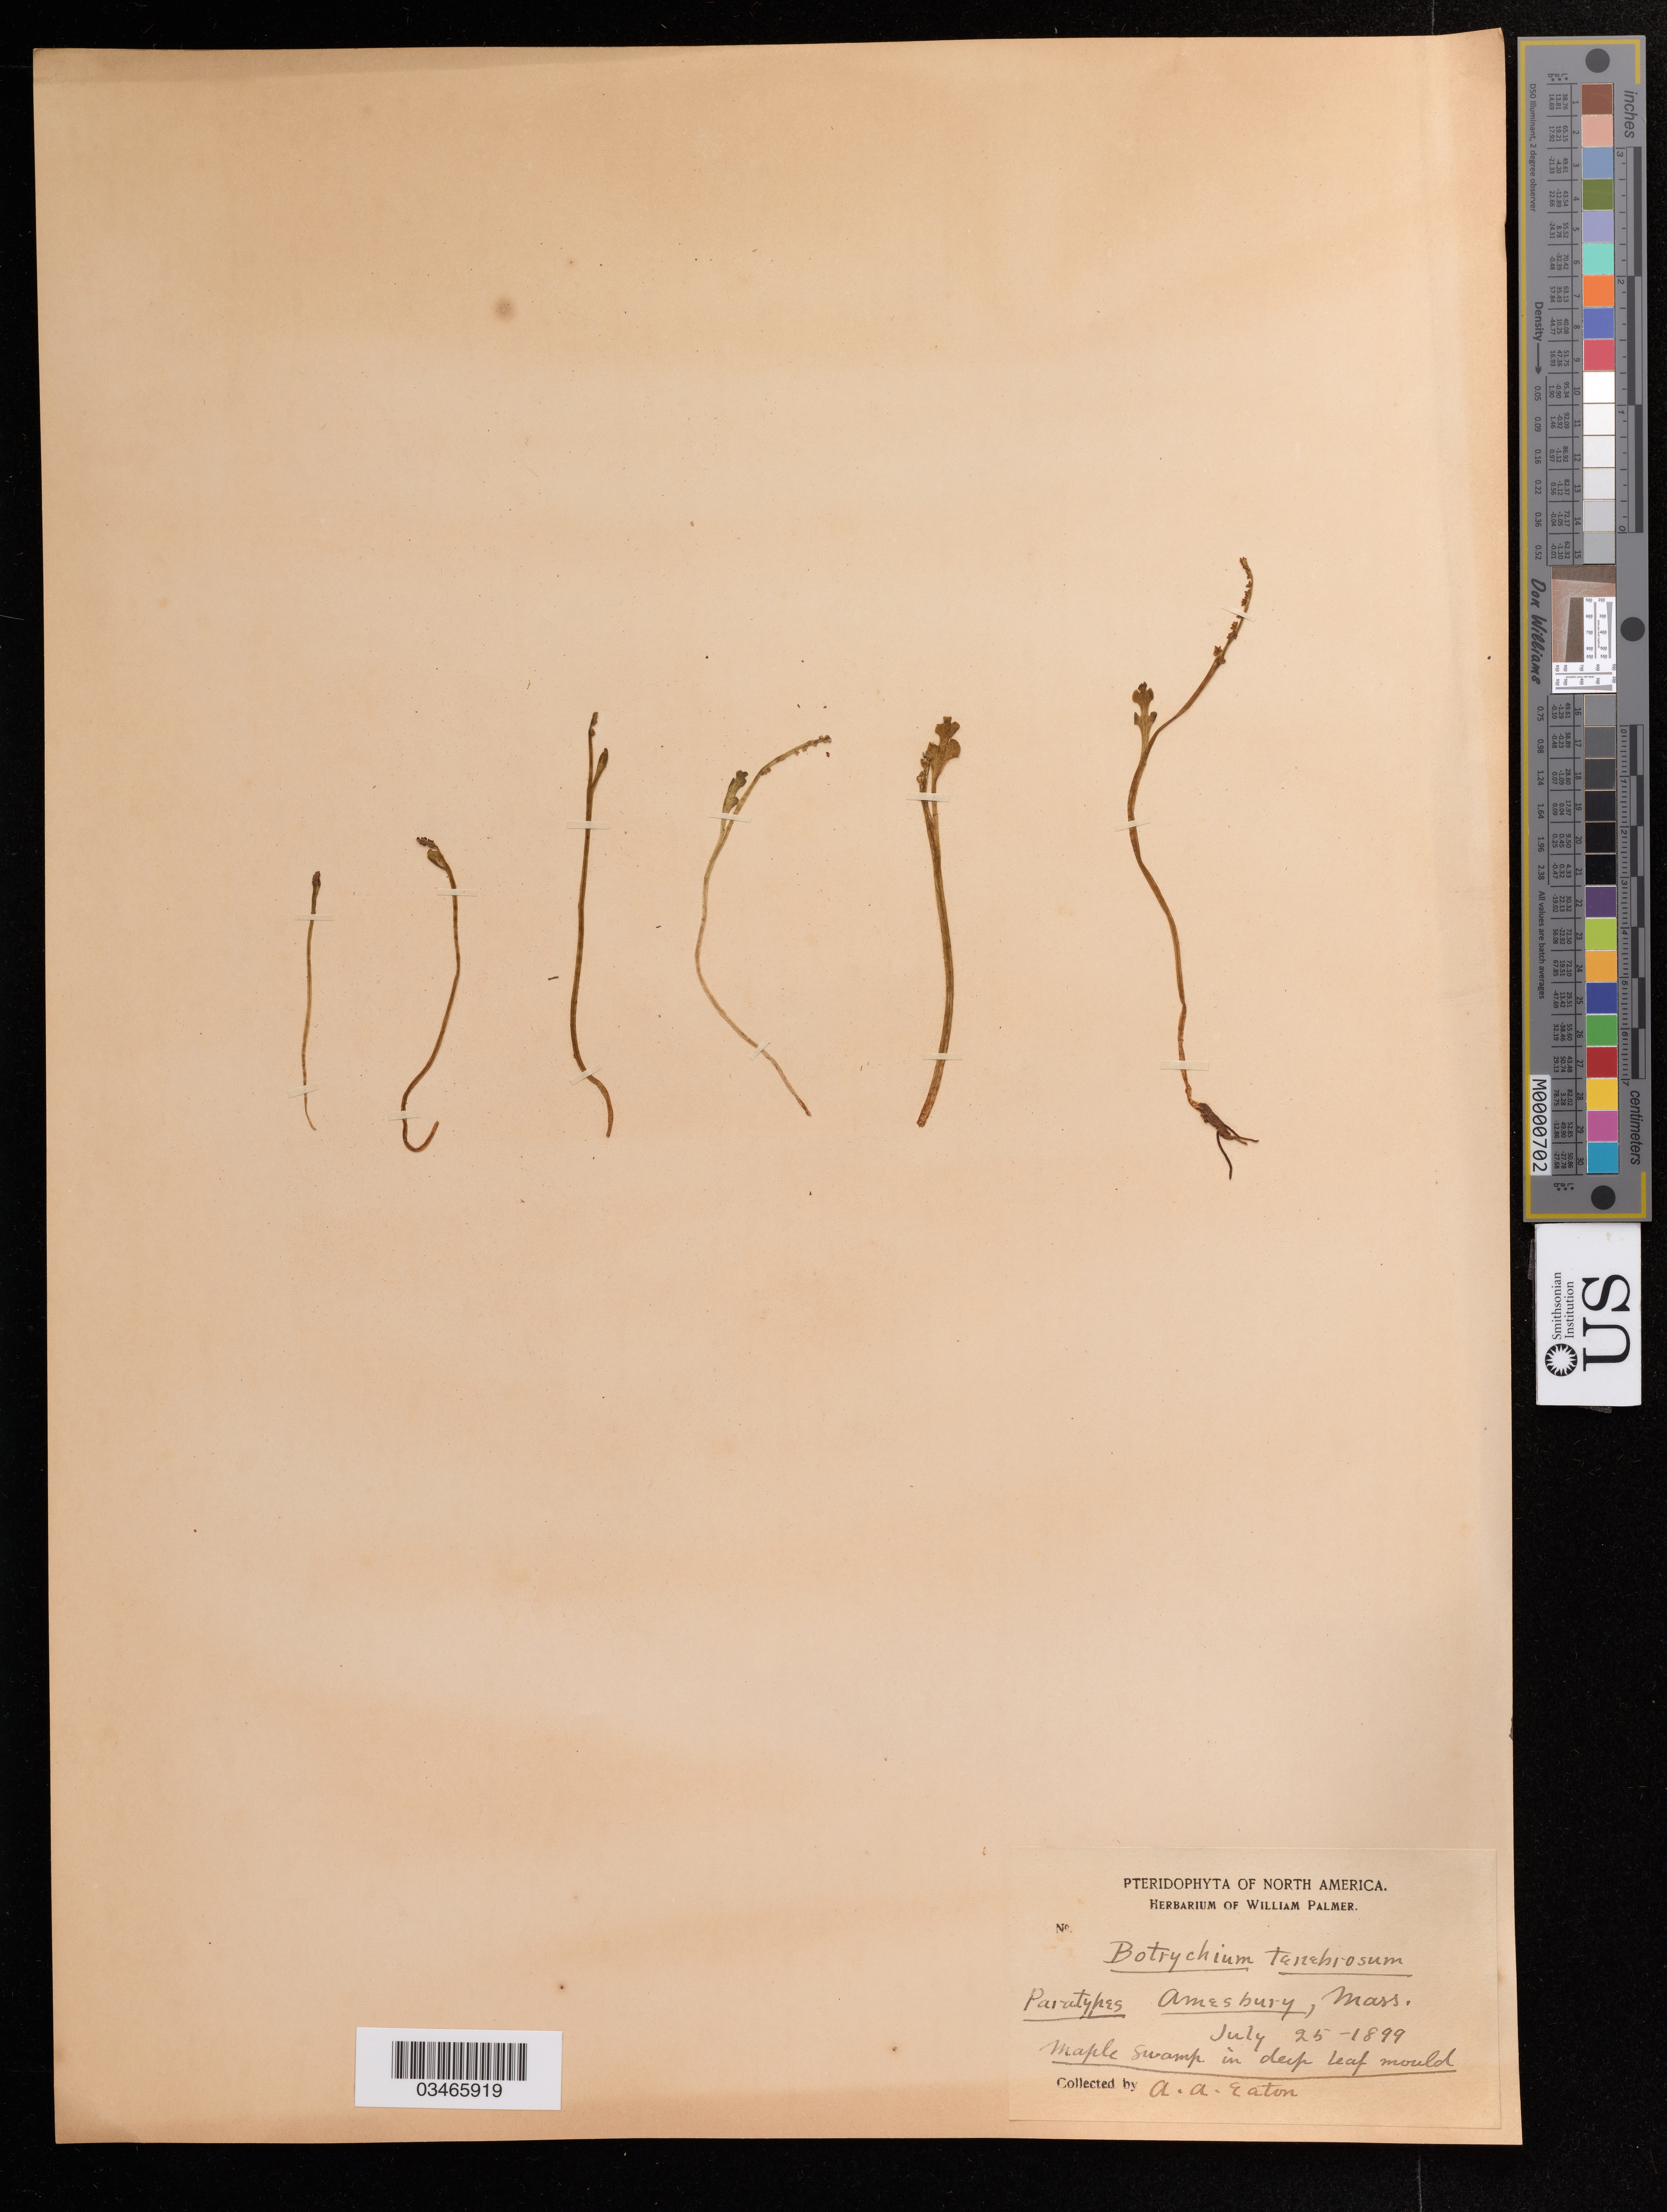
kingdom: Plantae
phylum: Tracheophyta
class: Polypodiopsida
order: Ophioglossales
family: Ophioglossaceae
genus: Botrychium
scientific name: Botrychium tenebrosum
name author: A.A. Eaton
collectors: A. Eaton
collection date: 1899-07-25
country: United States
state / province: Massachusetts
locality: Paratypes Amesbury, Mass.